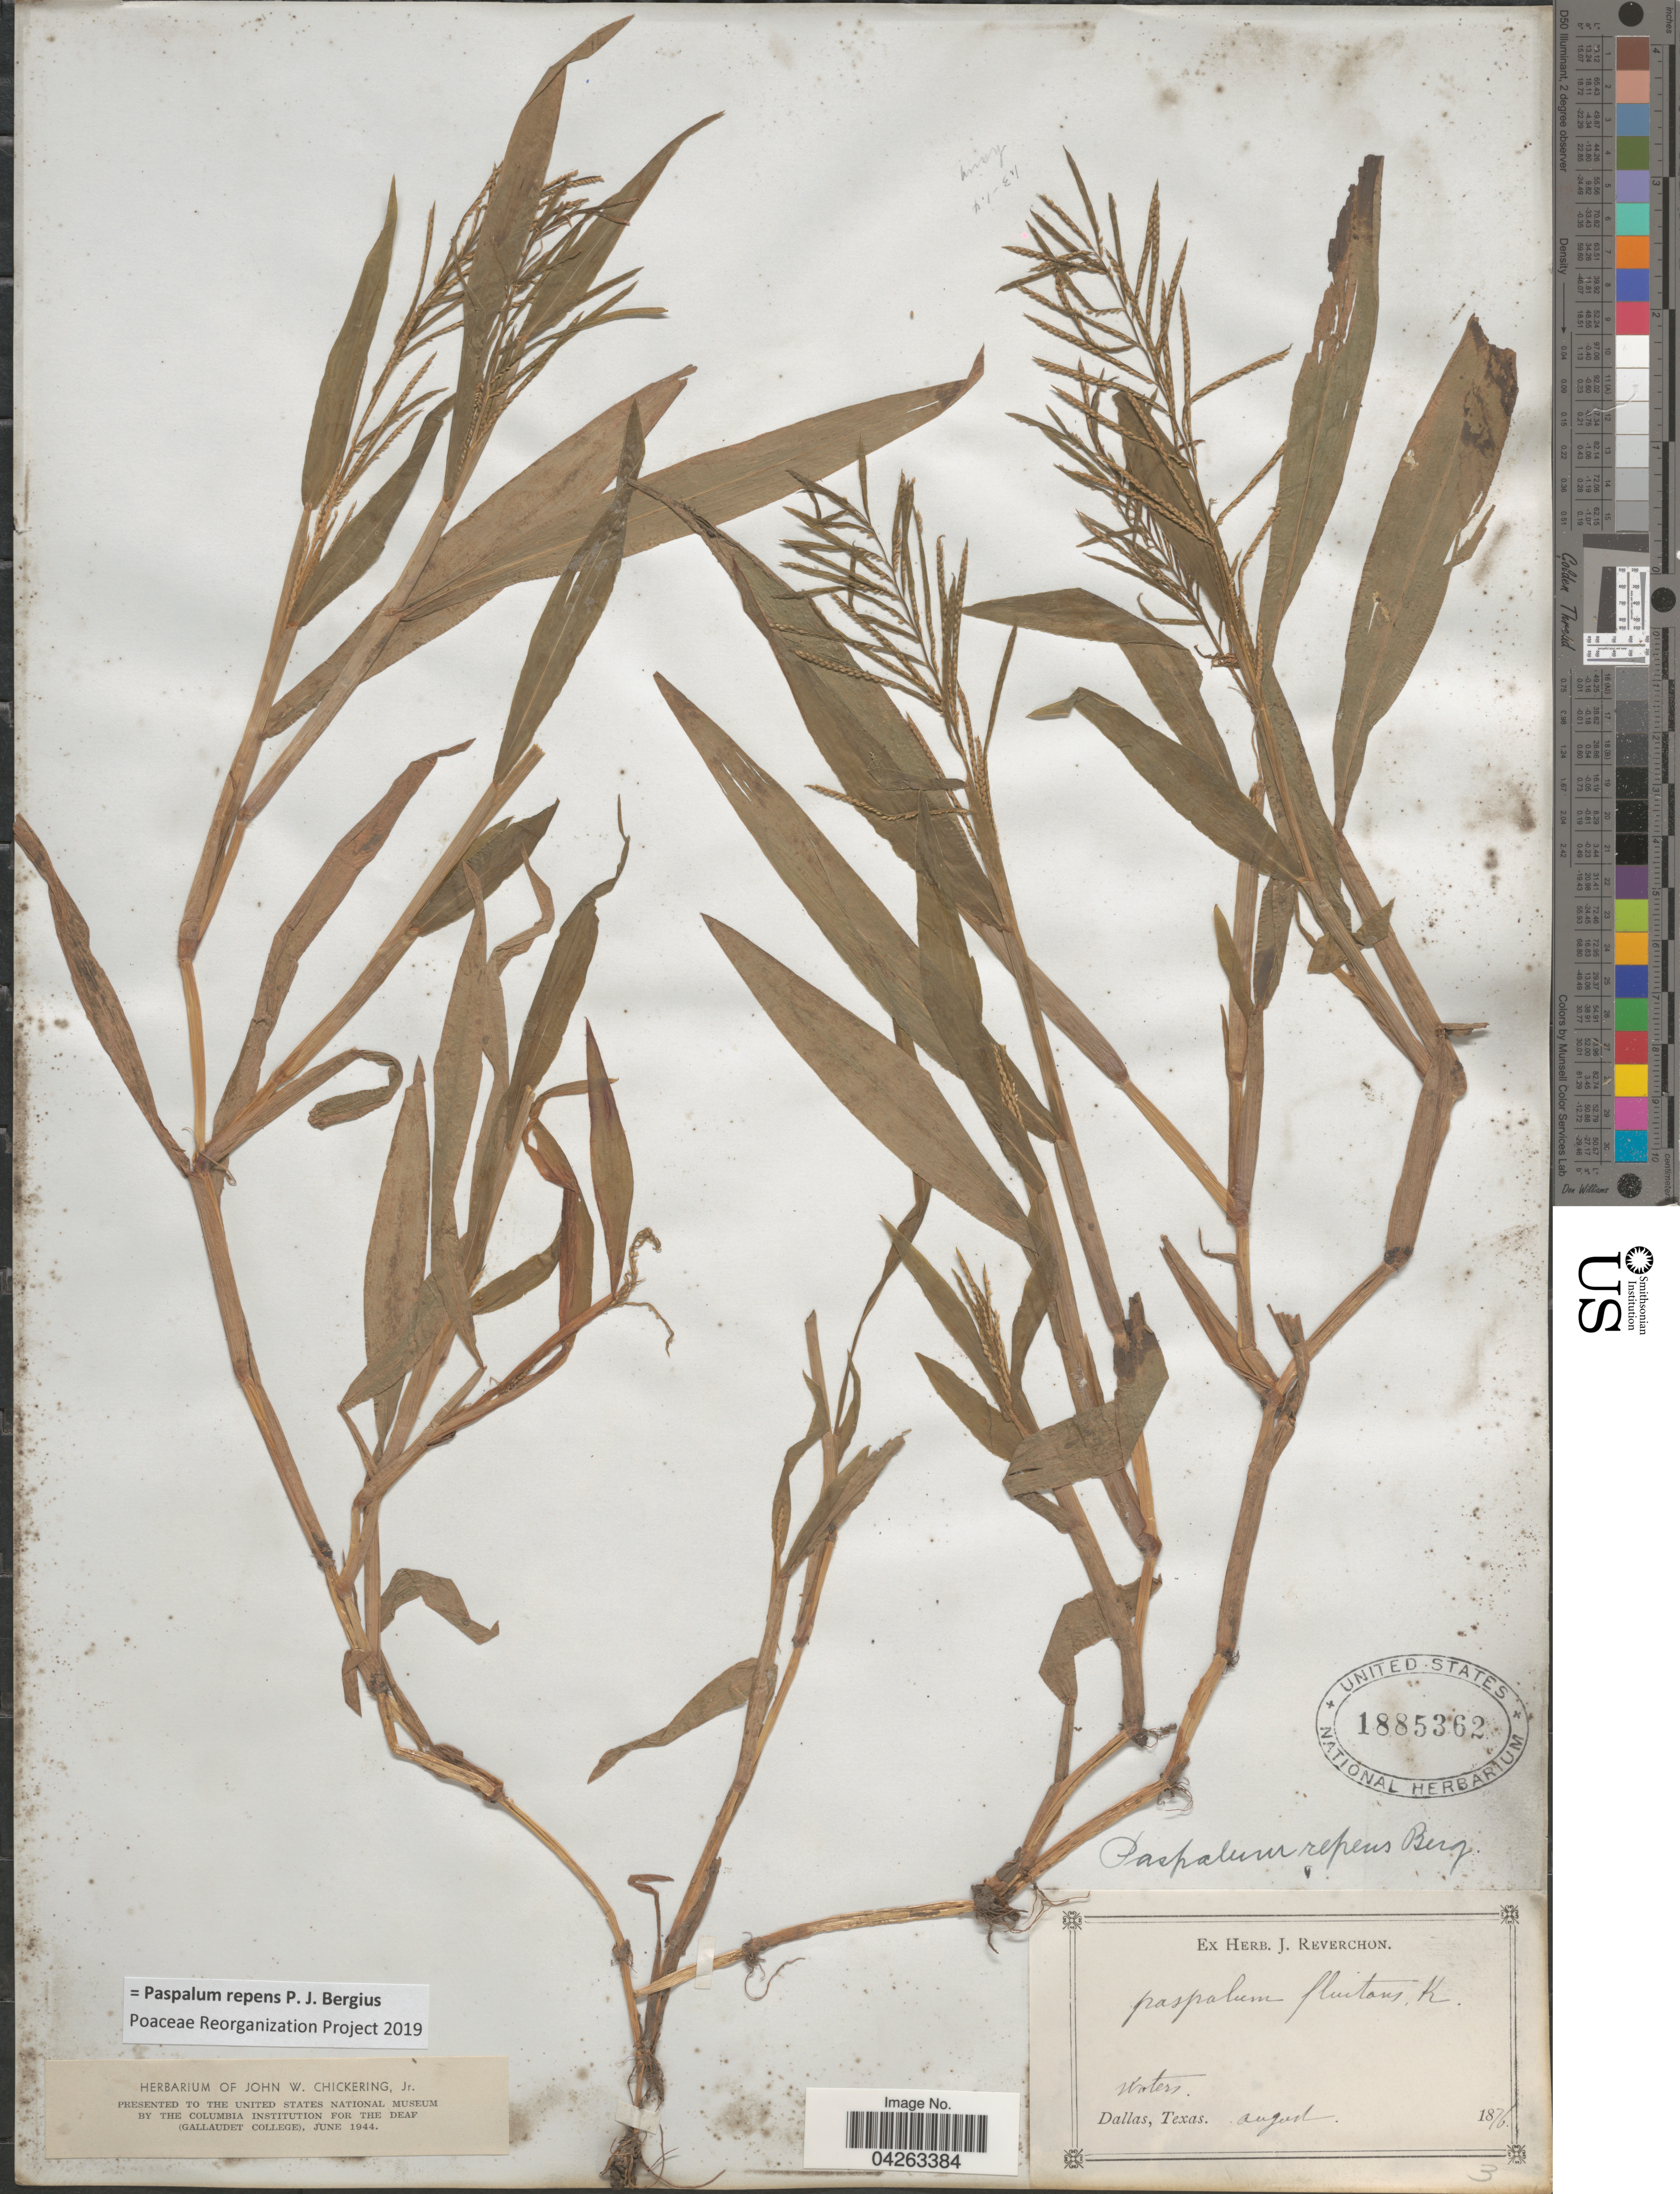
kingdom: Plantae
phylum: Tracheophyta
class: Liliopsida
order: Poales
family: Poaceae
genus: Paspalum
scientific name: Paspalum repens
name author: P.J. Bergius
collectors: ex herb. J. Reverchon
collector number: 3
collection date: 1876-08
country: United States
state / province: Texas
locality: Waters. Dallas.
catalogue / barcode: US 1885362